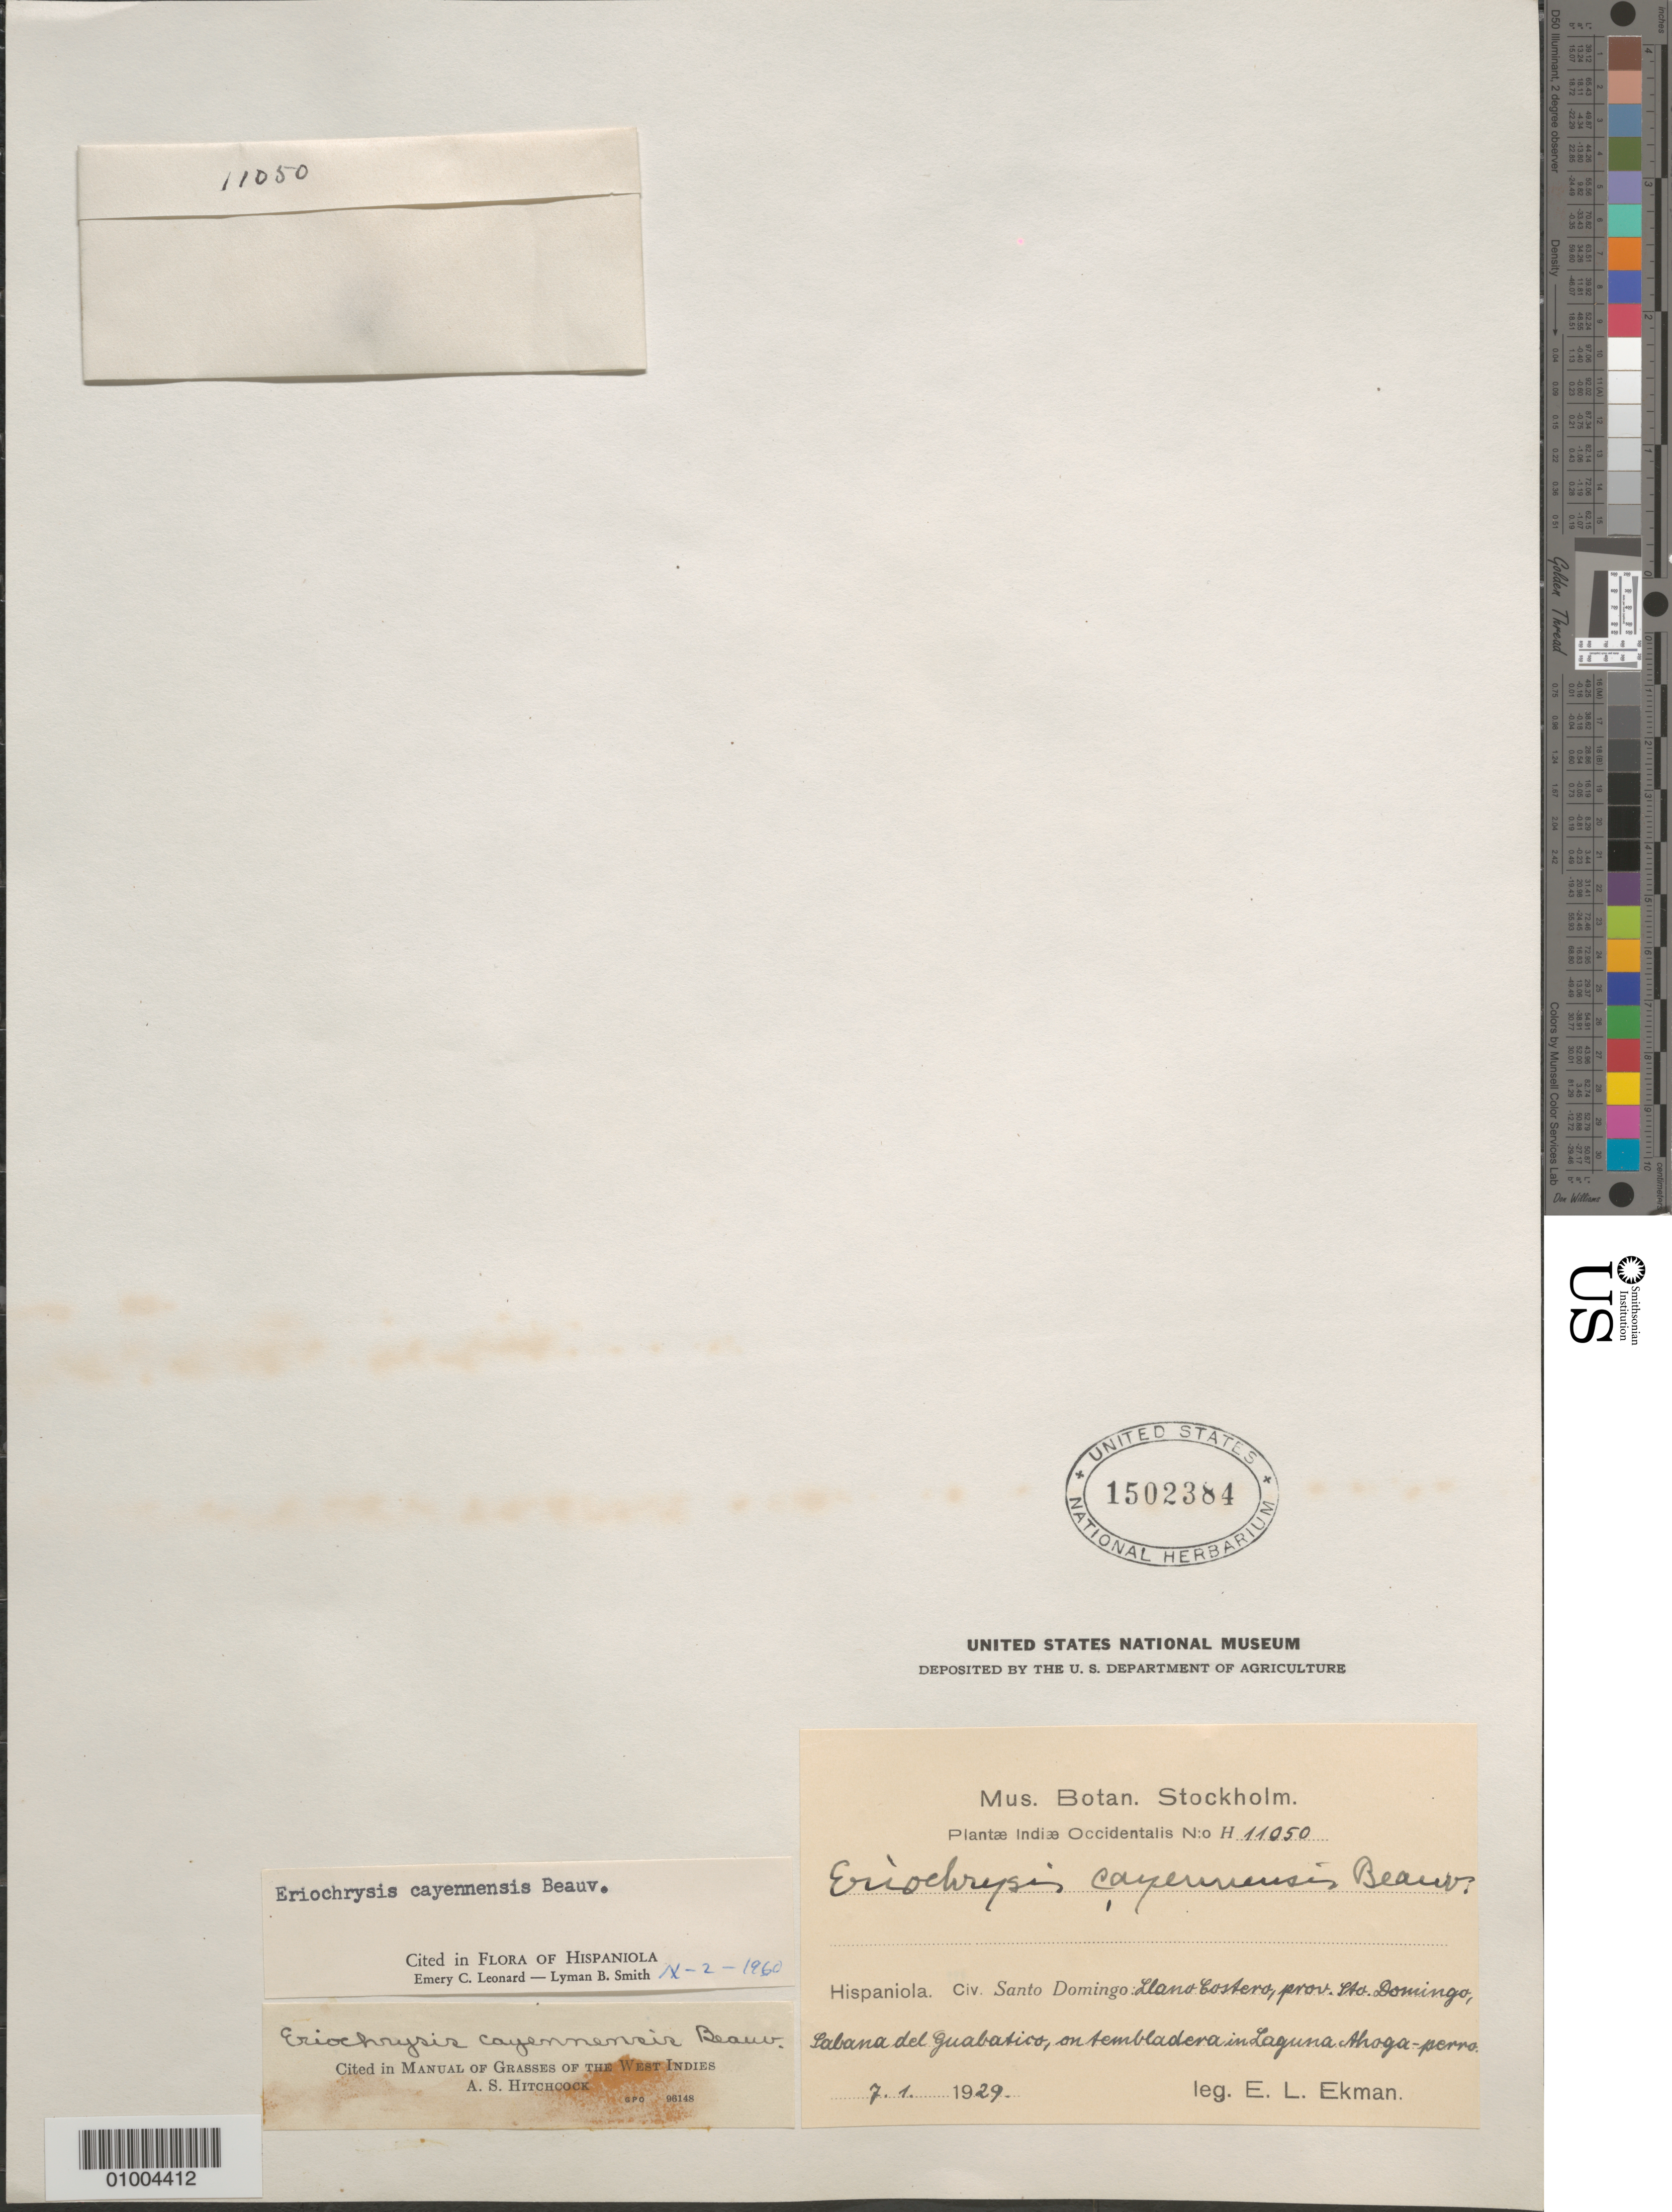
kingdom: Plantae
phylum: Tracheophyta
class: Liliopsida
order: Poales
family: Poaceae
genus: Eriochrysis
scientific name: Eriochrysis cayennensis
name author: P. Beauv.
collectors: E. L. Ekman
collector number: H 11050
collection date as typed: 07 Jan 1929 or 01 Jul 1929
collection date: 1929-01-07 or 1929-07-01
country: Dominican Republic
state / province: Distrito Nacional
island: Hispaniola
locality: Llano Costero, Sabana del Guabatico, on tembladera in Laguna Ahoga-perro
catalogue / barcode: US 1502384